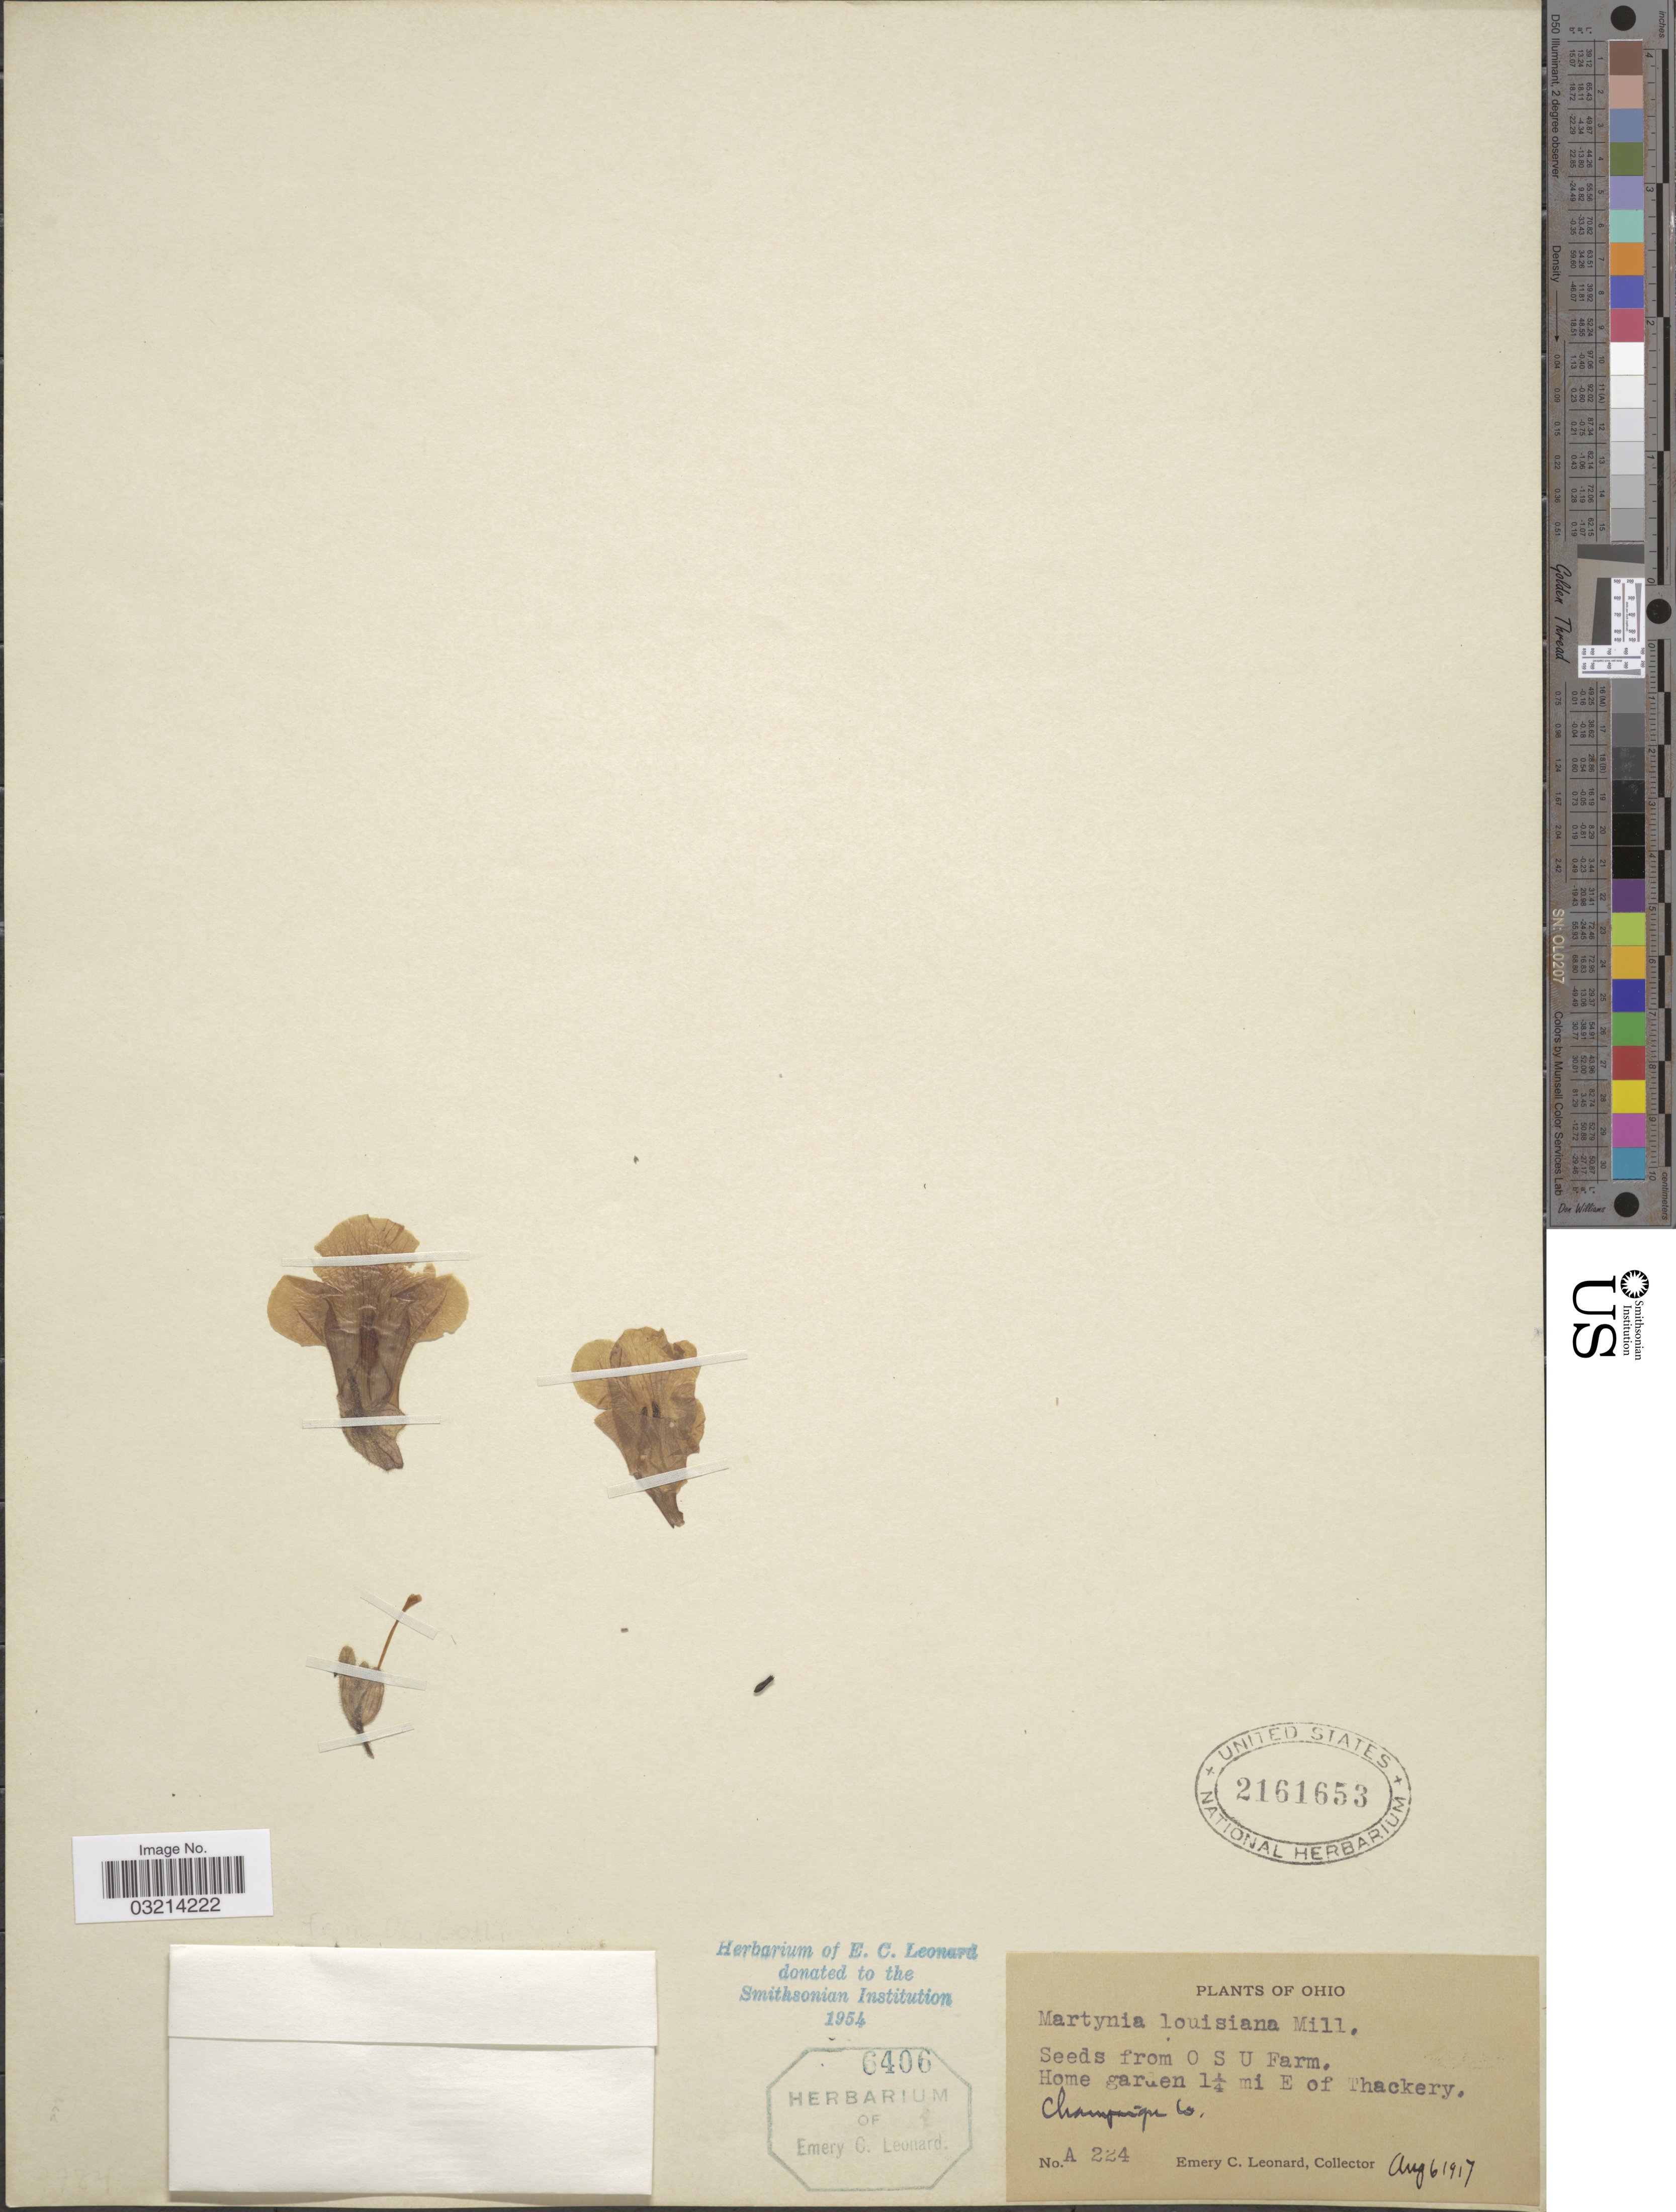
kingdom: Plantae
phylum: Tracheophyta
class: Magnoliopsida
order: Lamiales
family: Martyniaceae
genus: Martynia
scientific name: Martynia louisiana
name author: Mill.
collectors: E. C. Leonard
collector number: A224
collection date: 1917-08-06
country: United States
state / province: Ohio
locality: Home garden 1¼ mi E of Thackery. Champaign Co.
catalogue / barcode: US 2161653